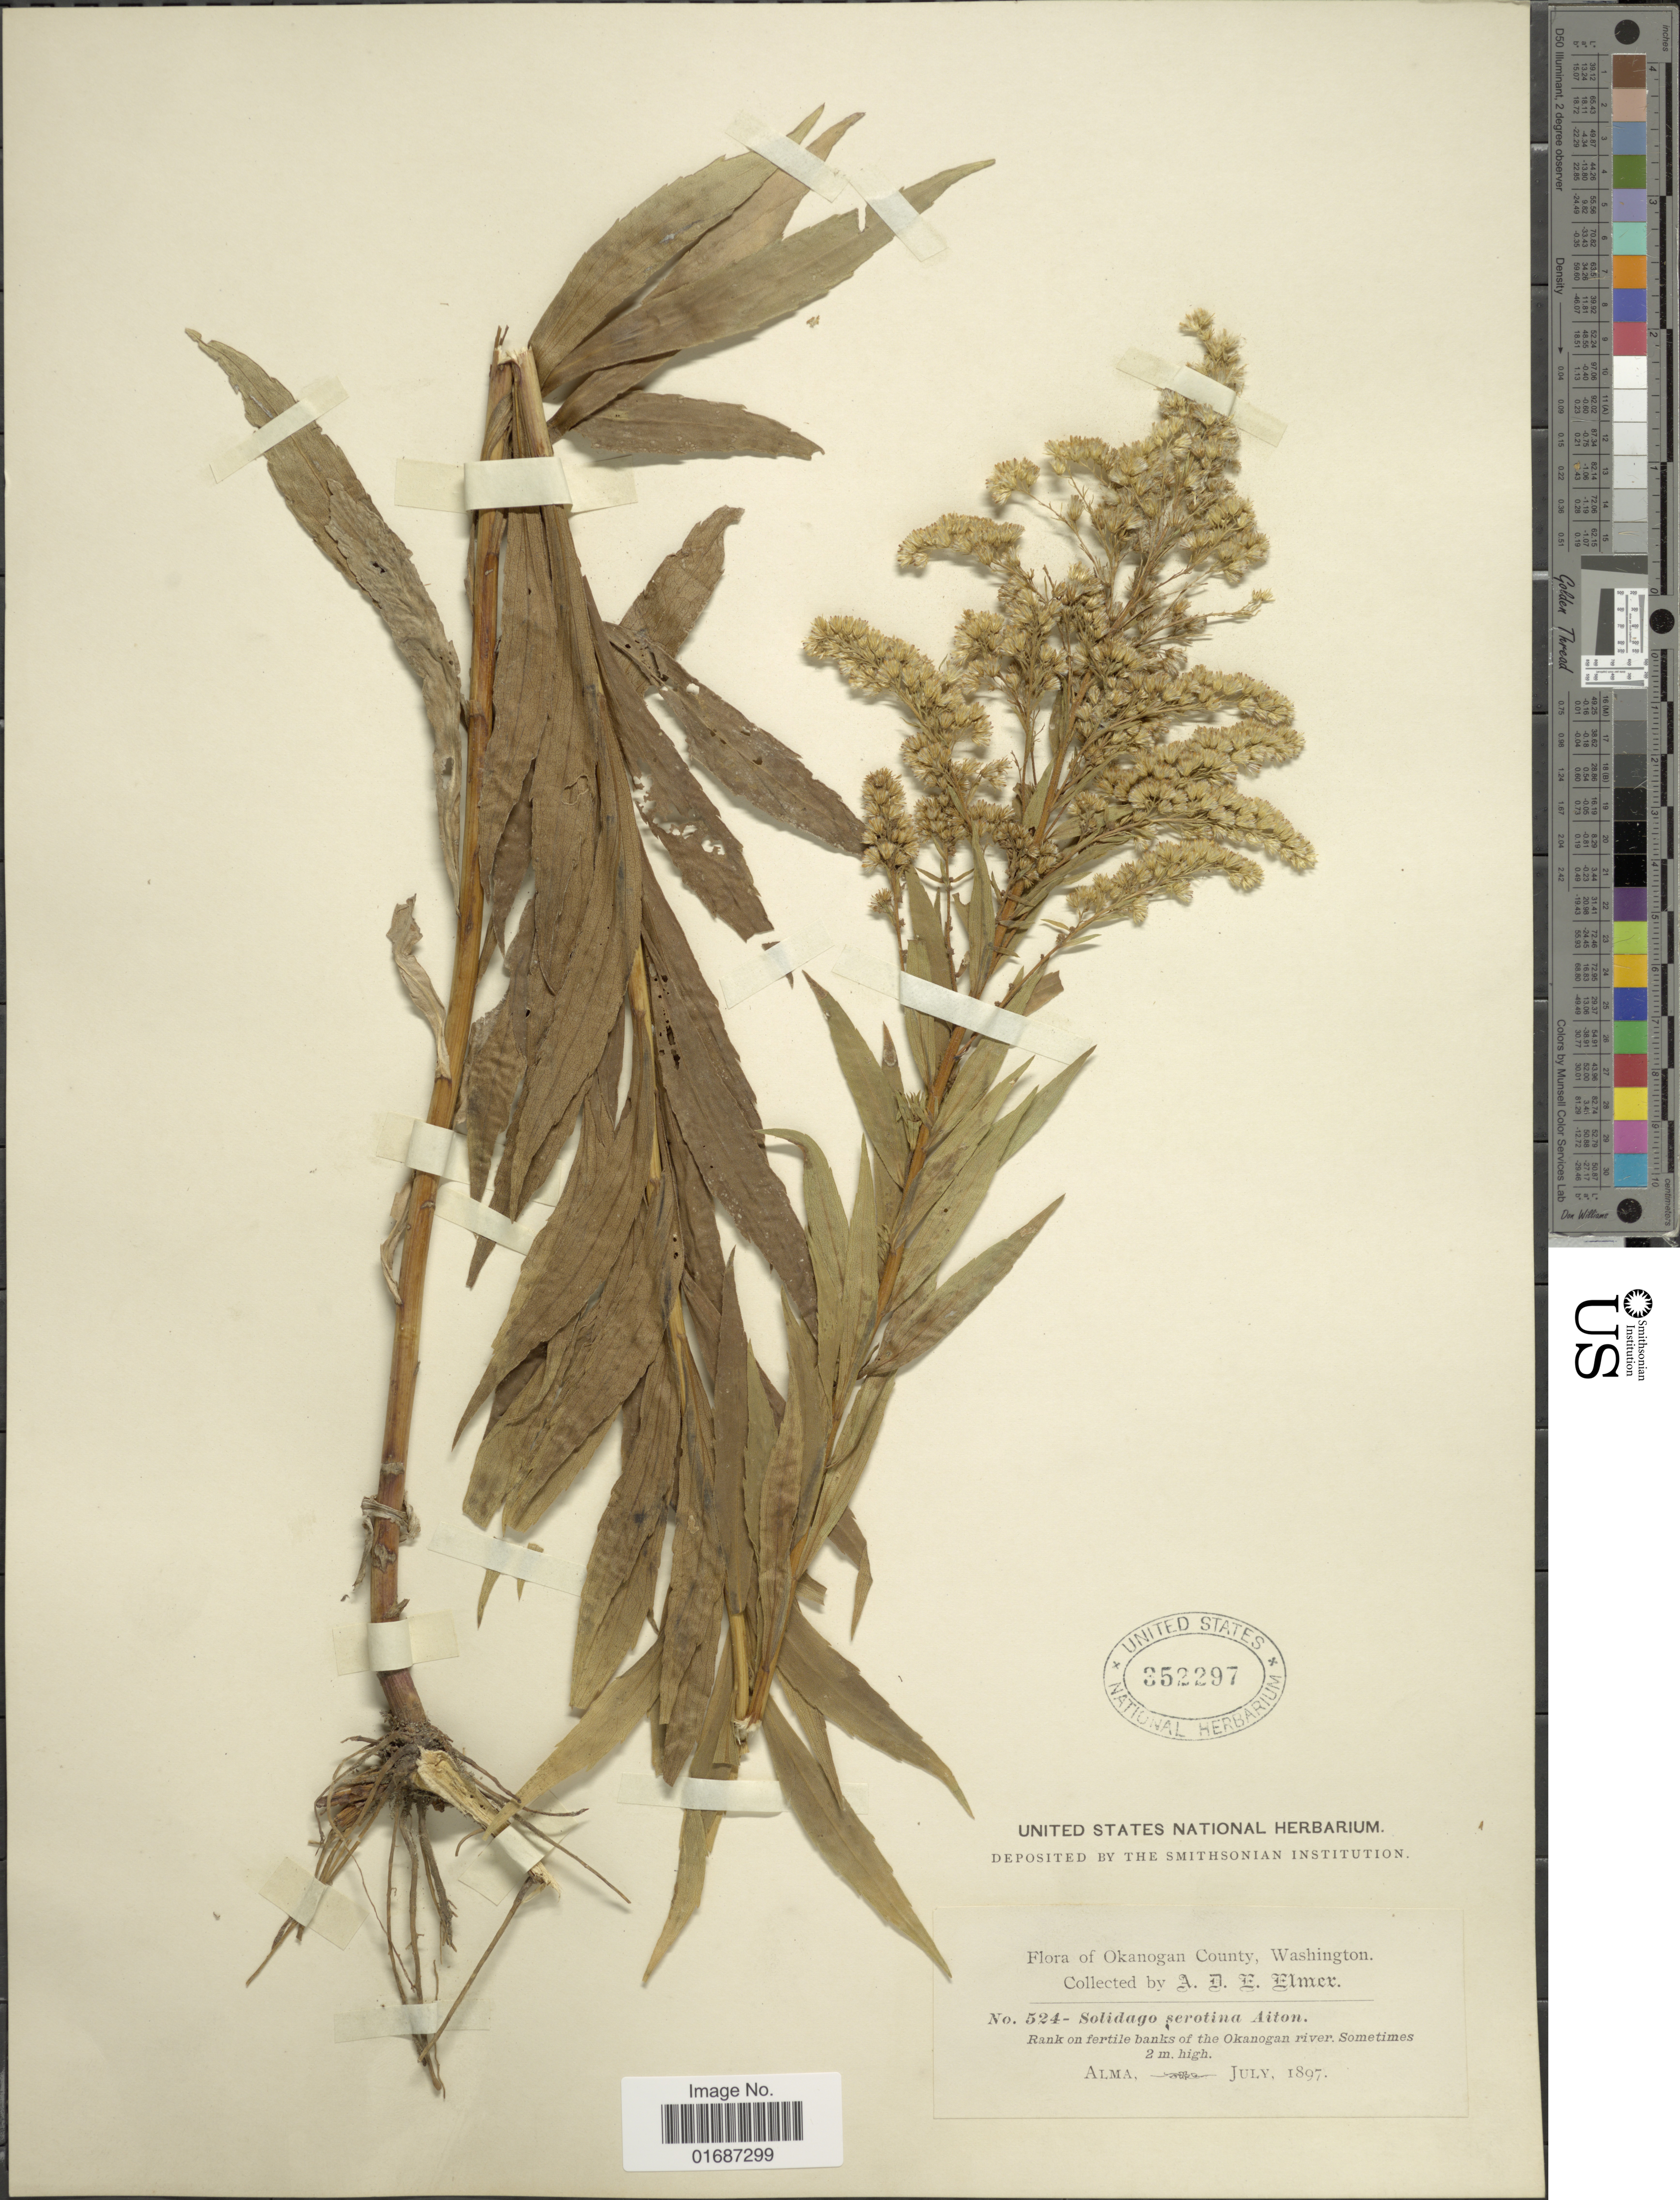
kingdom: Plantae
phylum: Tracheophyta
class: Magnoliopsida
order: Asterales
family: Asteraceae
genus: Solidago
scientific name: Solidago gigantea var. leiophylla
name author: Fernald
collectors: A. D. E. Elmer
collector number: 524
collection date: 1897-07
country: United States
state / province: Washington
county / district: Okanogan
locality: Okanogan County, Rank on fertile banks of the Okanogan river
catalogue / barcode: US 352297